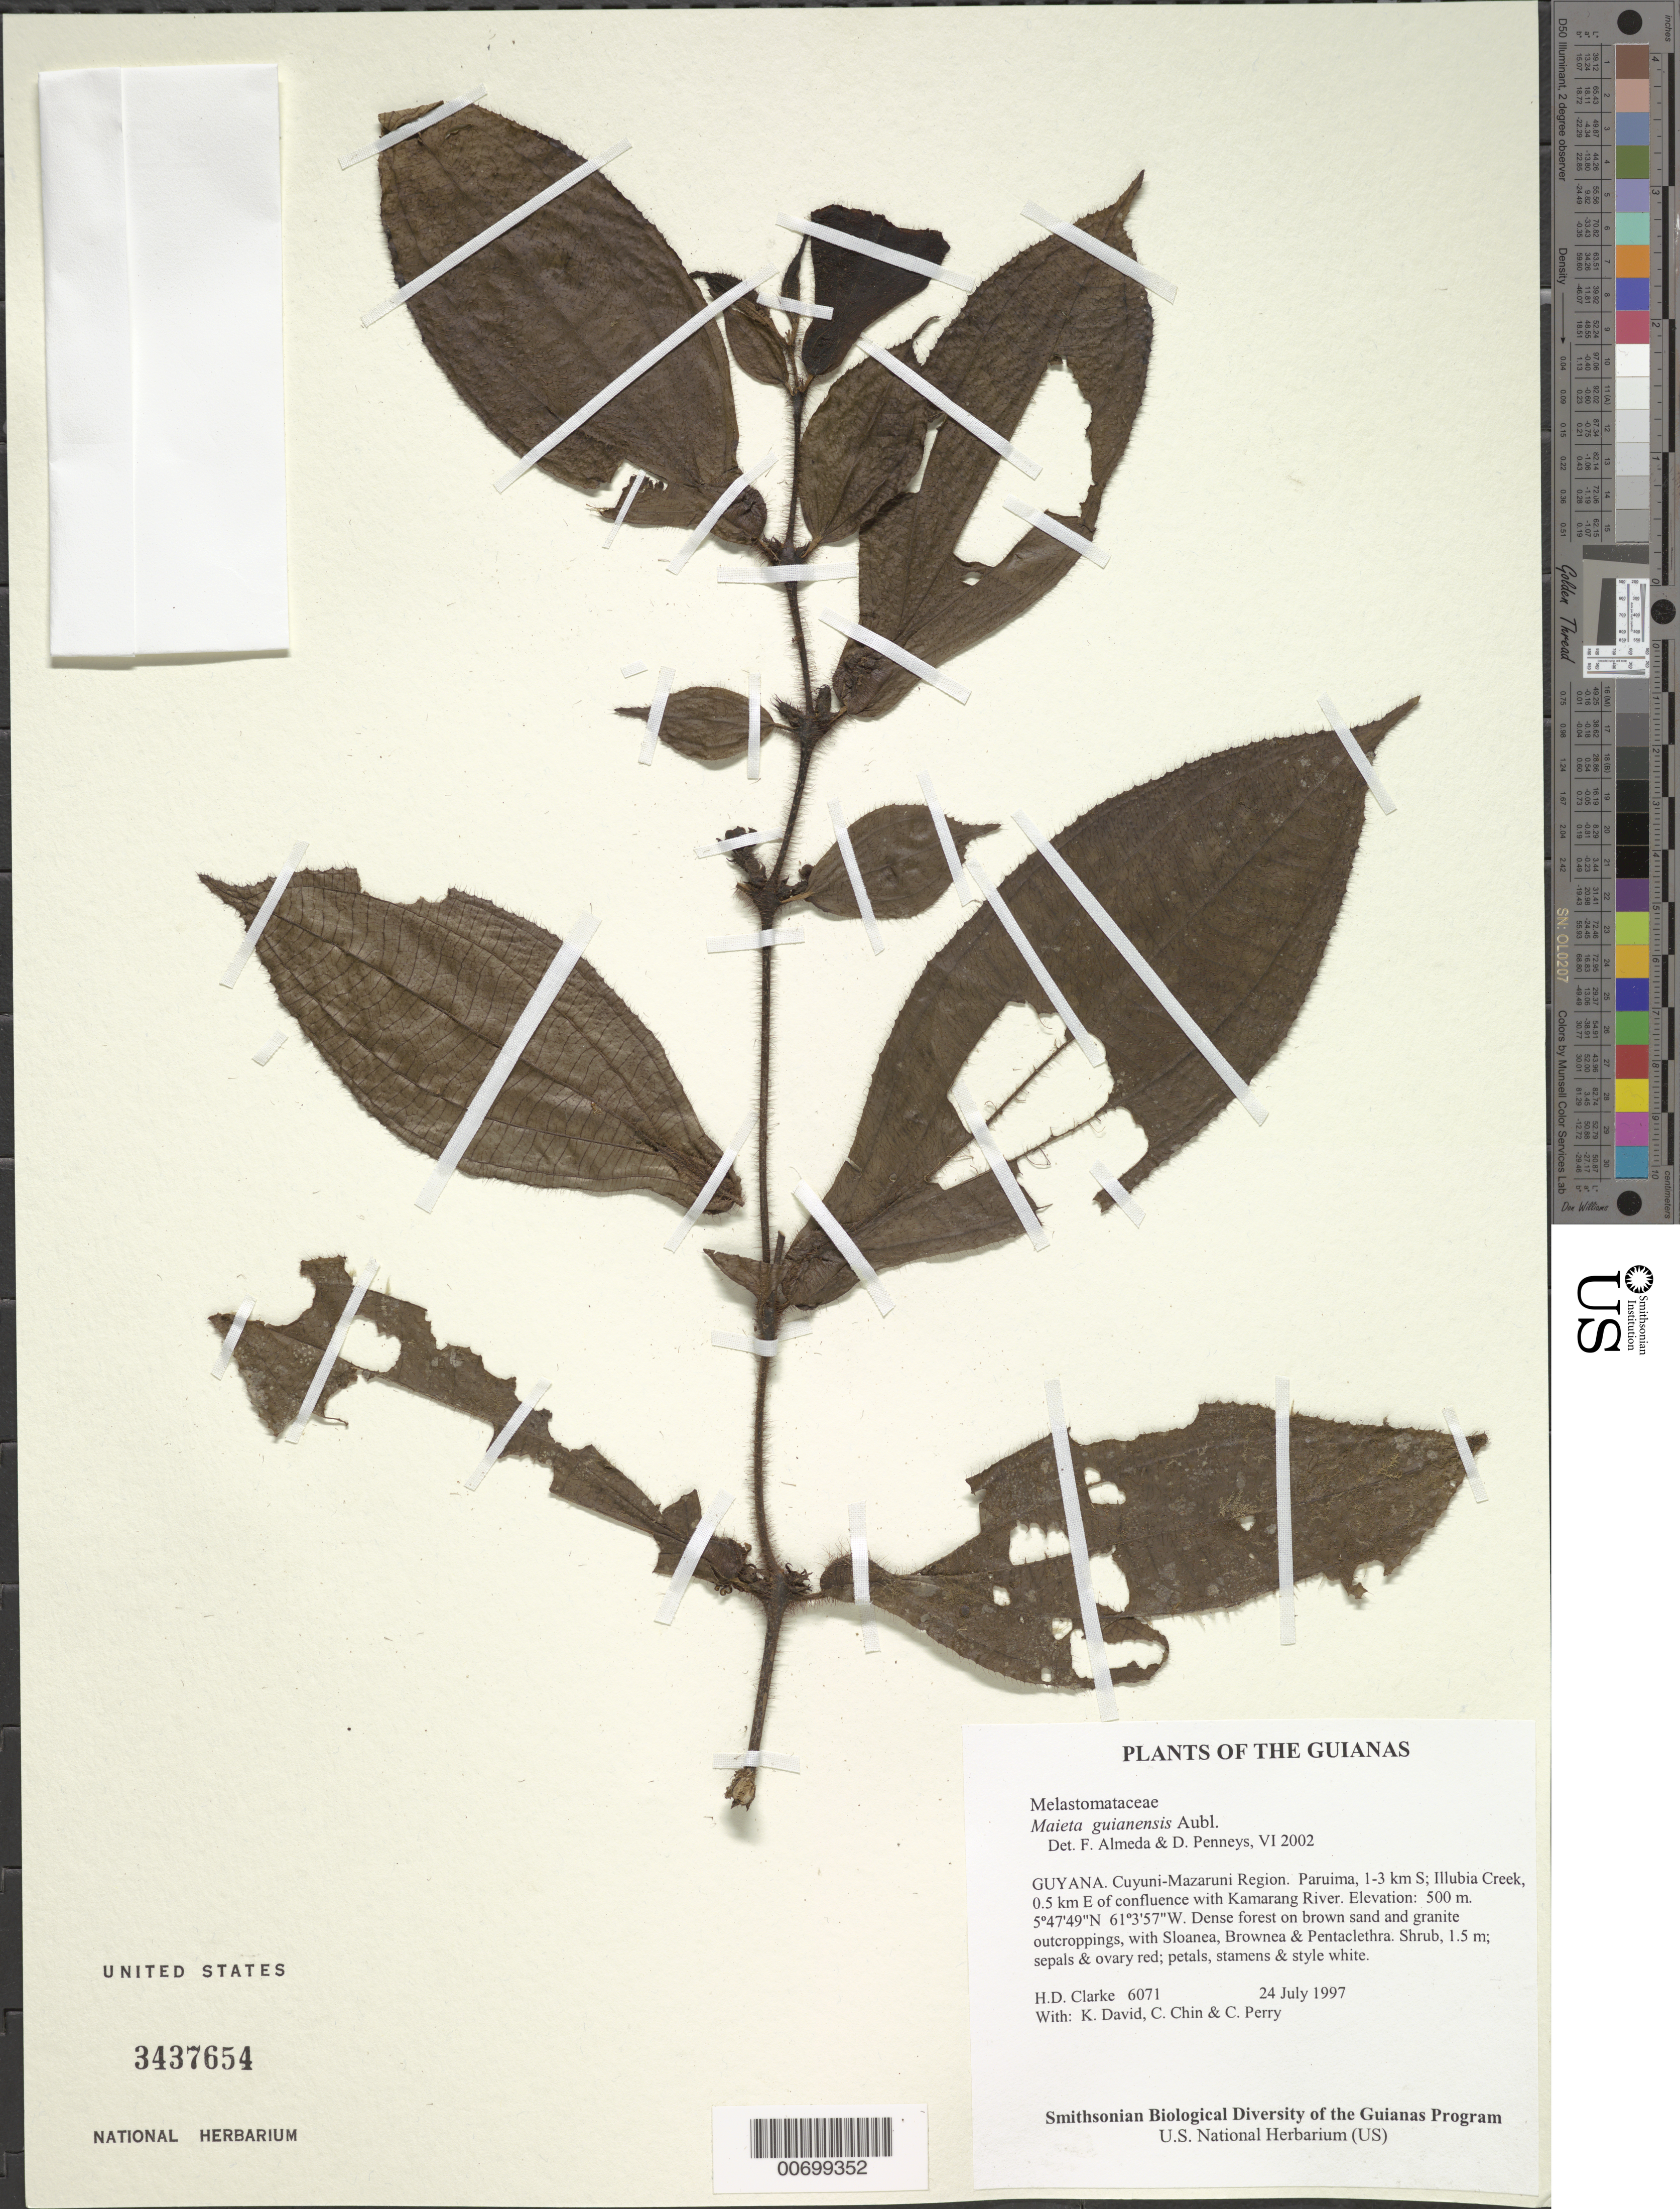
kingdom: Plantae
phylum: Tracheophyta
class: Magnoliopsida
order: Myrtales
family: Melastomataceae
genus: Maieta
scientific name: Maieta guianensis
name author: Aubl.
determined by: Almeda, F.; Penneys, D. S.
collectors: H. D. Clarke, K. David, C. Chin & C. Perry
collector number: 6071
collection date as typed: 24 July 1997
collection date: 1997-07-24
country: Guyana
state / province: Cuyuni-Mazaruni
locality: Paruima, 1-3 km S; Illubia Creek, 0.5 km E of confluence with Kamarang River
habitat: Dense forest on brown sand and granite outcroppings, with Sloanea, Brownea & Pentaclethra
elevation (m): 500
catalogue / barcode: US 3437654